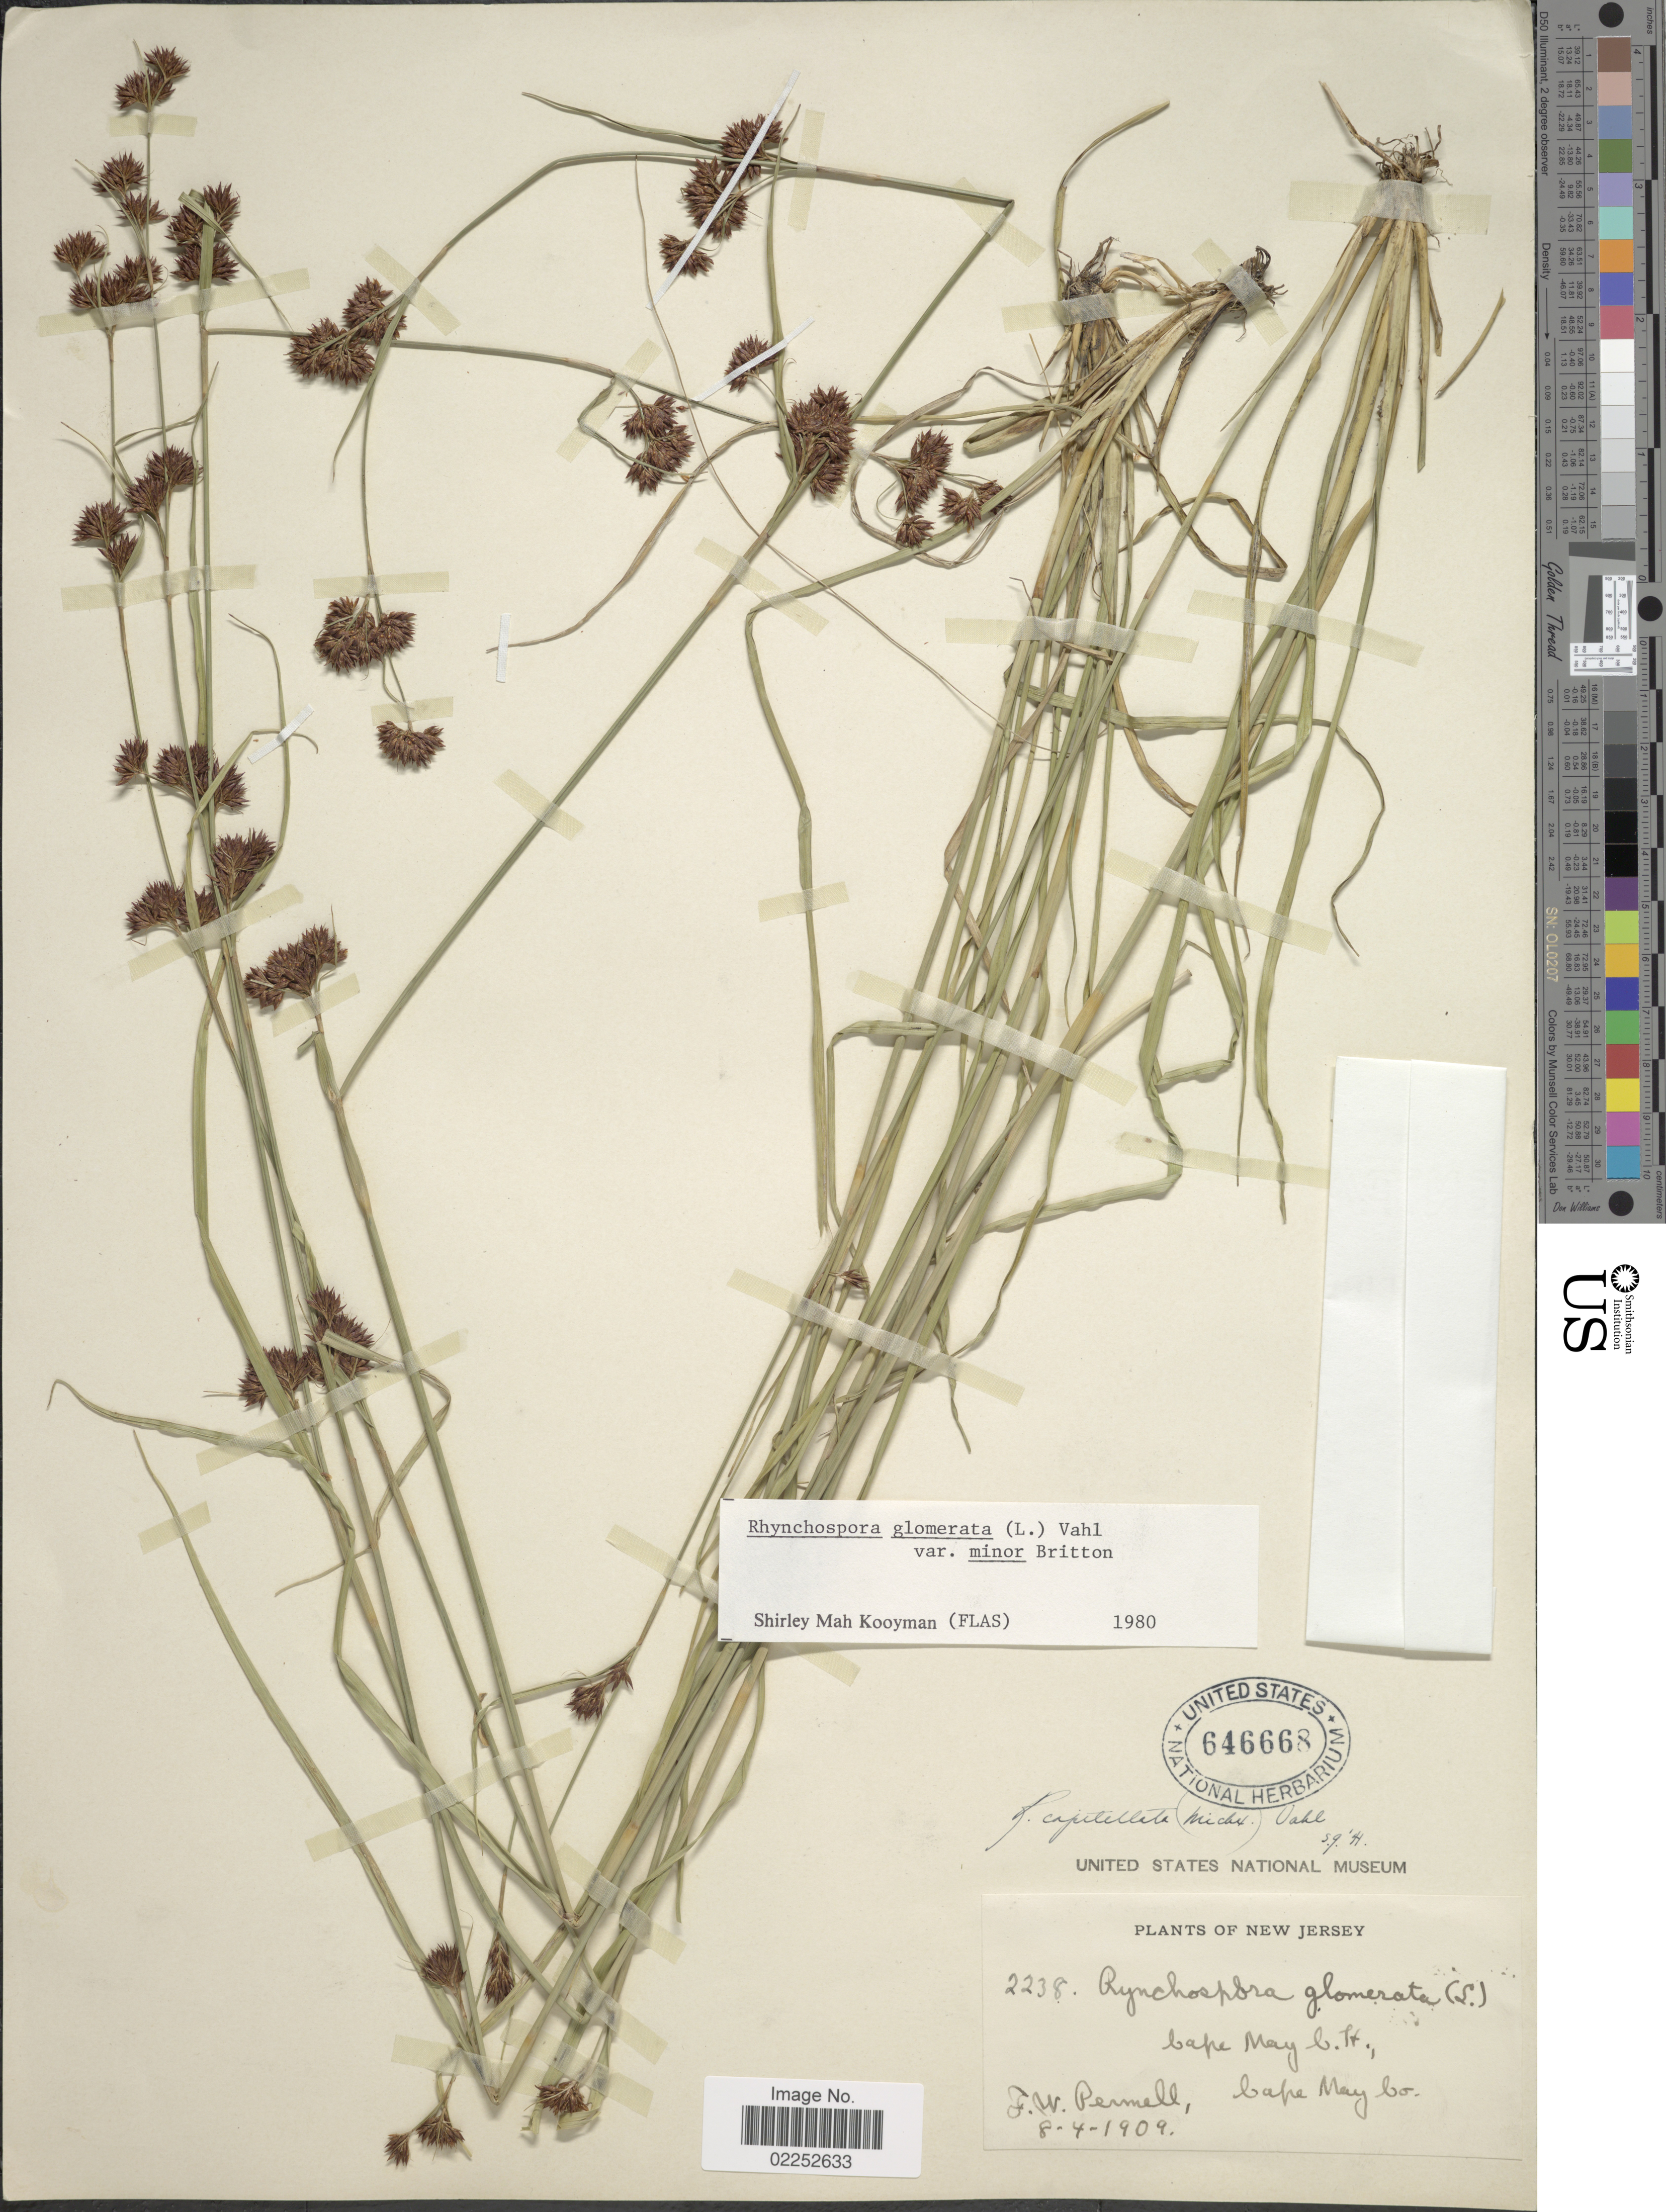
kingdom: Plantae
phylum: Tracheophyta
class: Liliopsida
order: Poales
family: Cyperaceae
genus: Rhynchospora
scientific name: Rhynchospora capitellata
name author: (Michx.) Vahl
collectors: F. W. Pennell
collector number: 2238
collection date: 1909-08-04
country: United States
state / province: New Jersey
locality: Cape May C.H., Cape May Co.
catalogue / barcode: US 646668